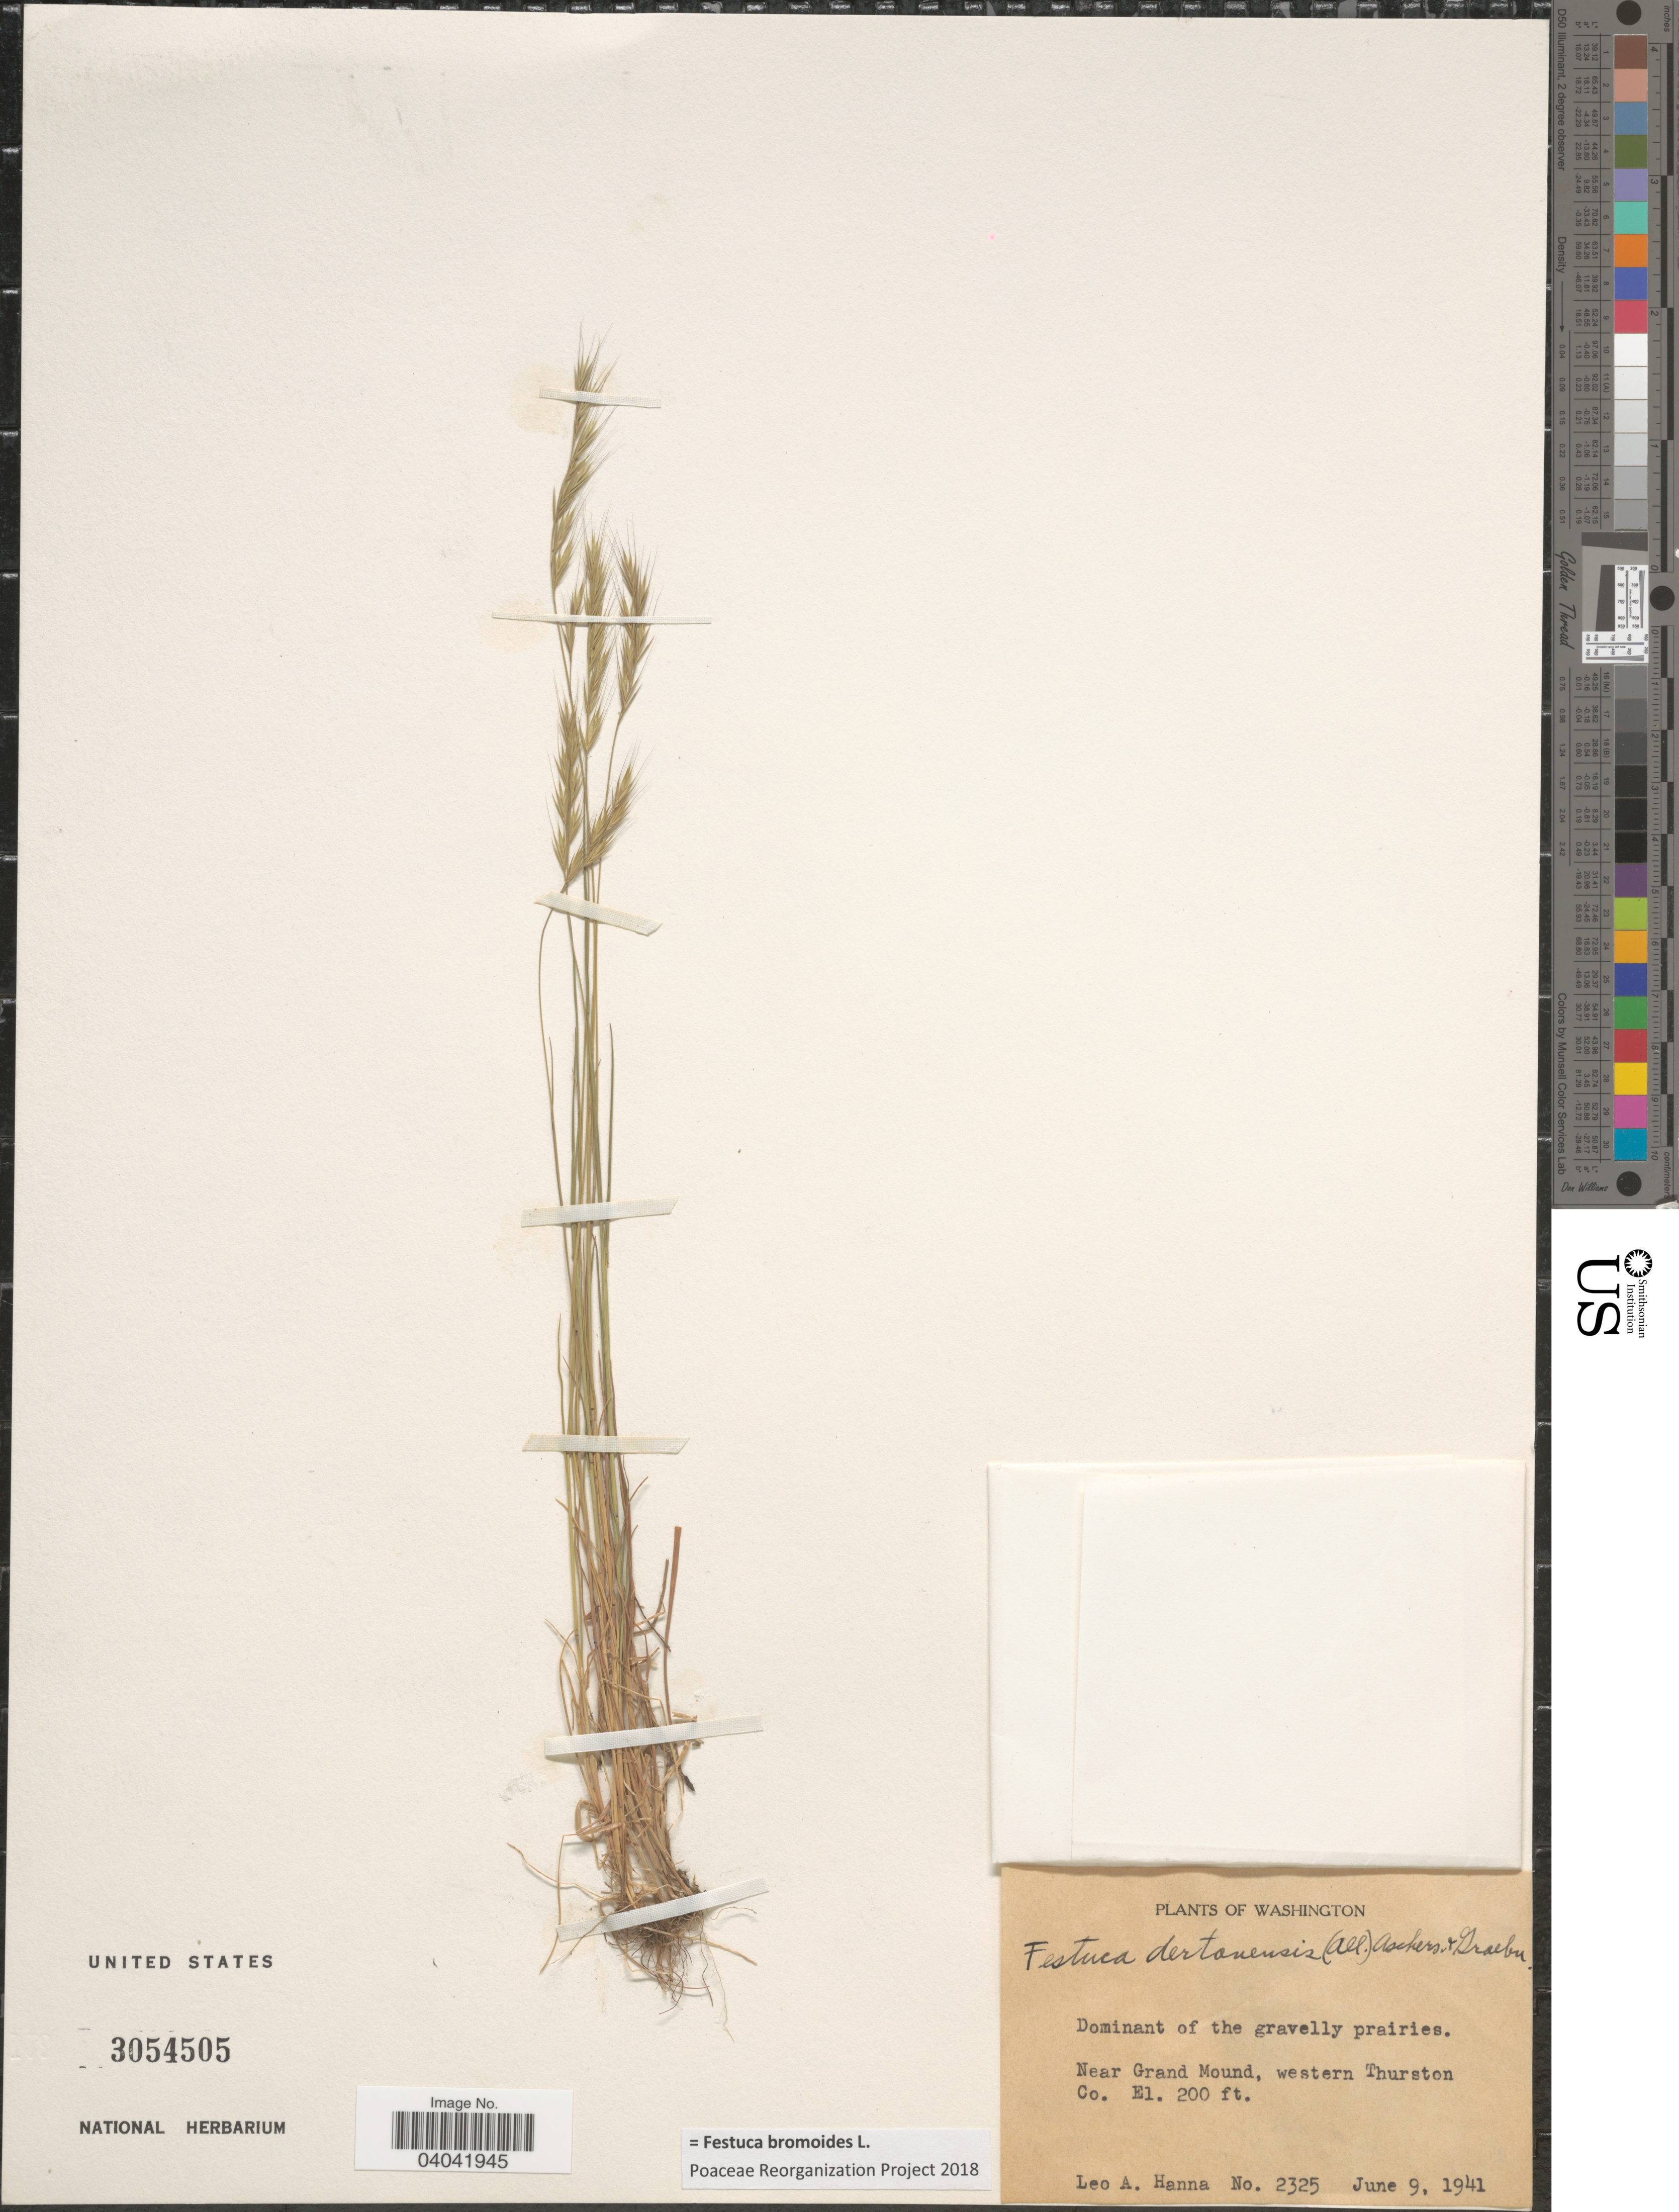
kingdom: Plantae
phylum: Tracheophyta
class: Liliopsida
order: Poales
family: Poaceae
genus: Festuca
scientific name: Festuca bromoides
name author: L.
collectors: L. Hanna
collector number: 2325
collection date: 1941-06-09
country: United States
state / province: Washington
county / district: Thurston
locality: Near Grand Mound, western Thurston Co.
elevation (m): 61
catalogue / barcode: US 3054505